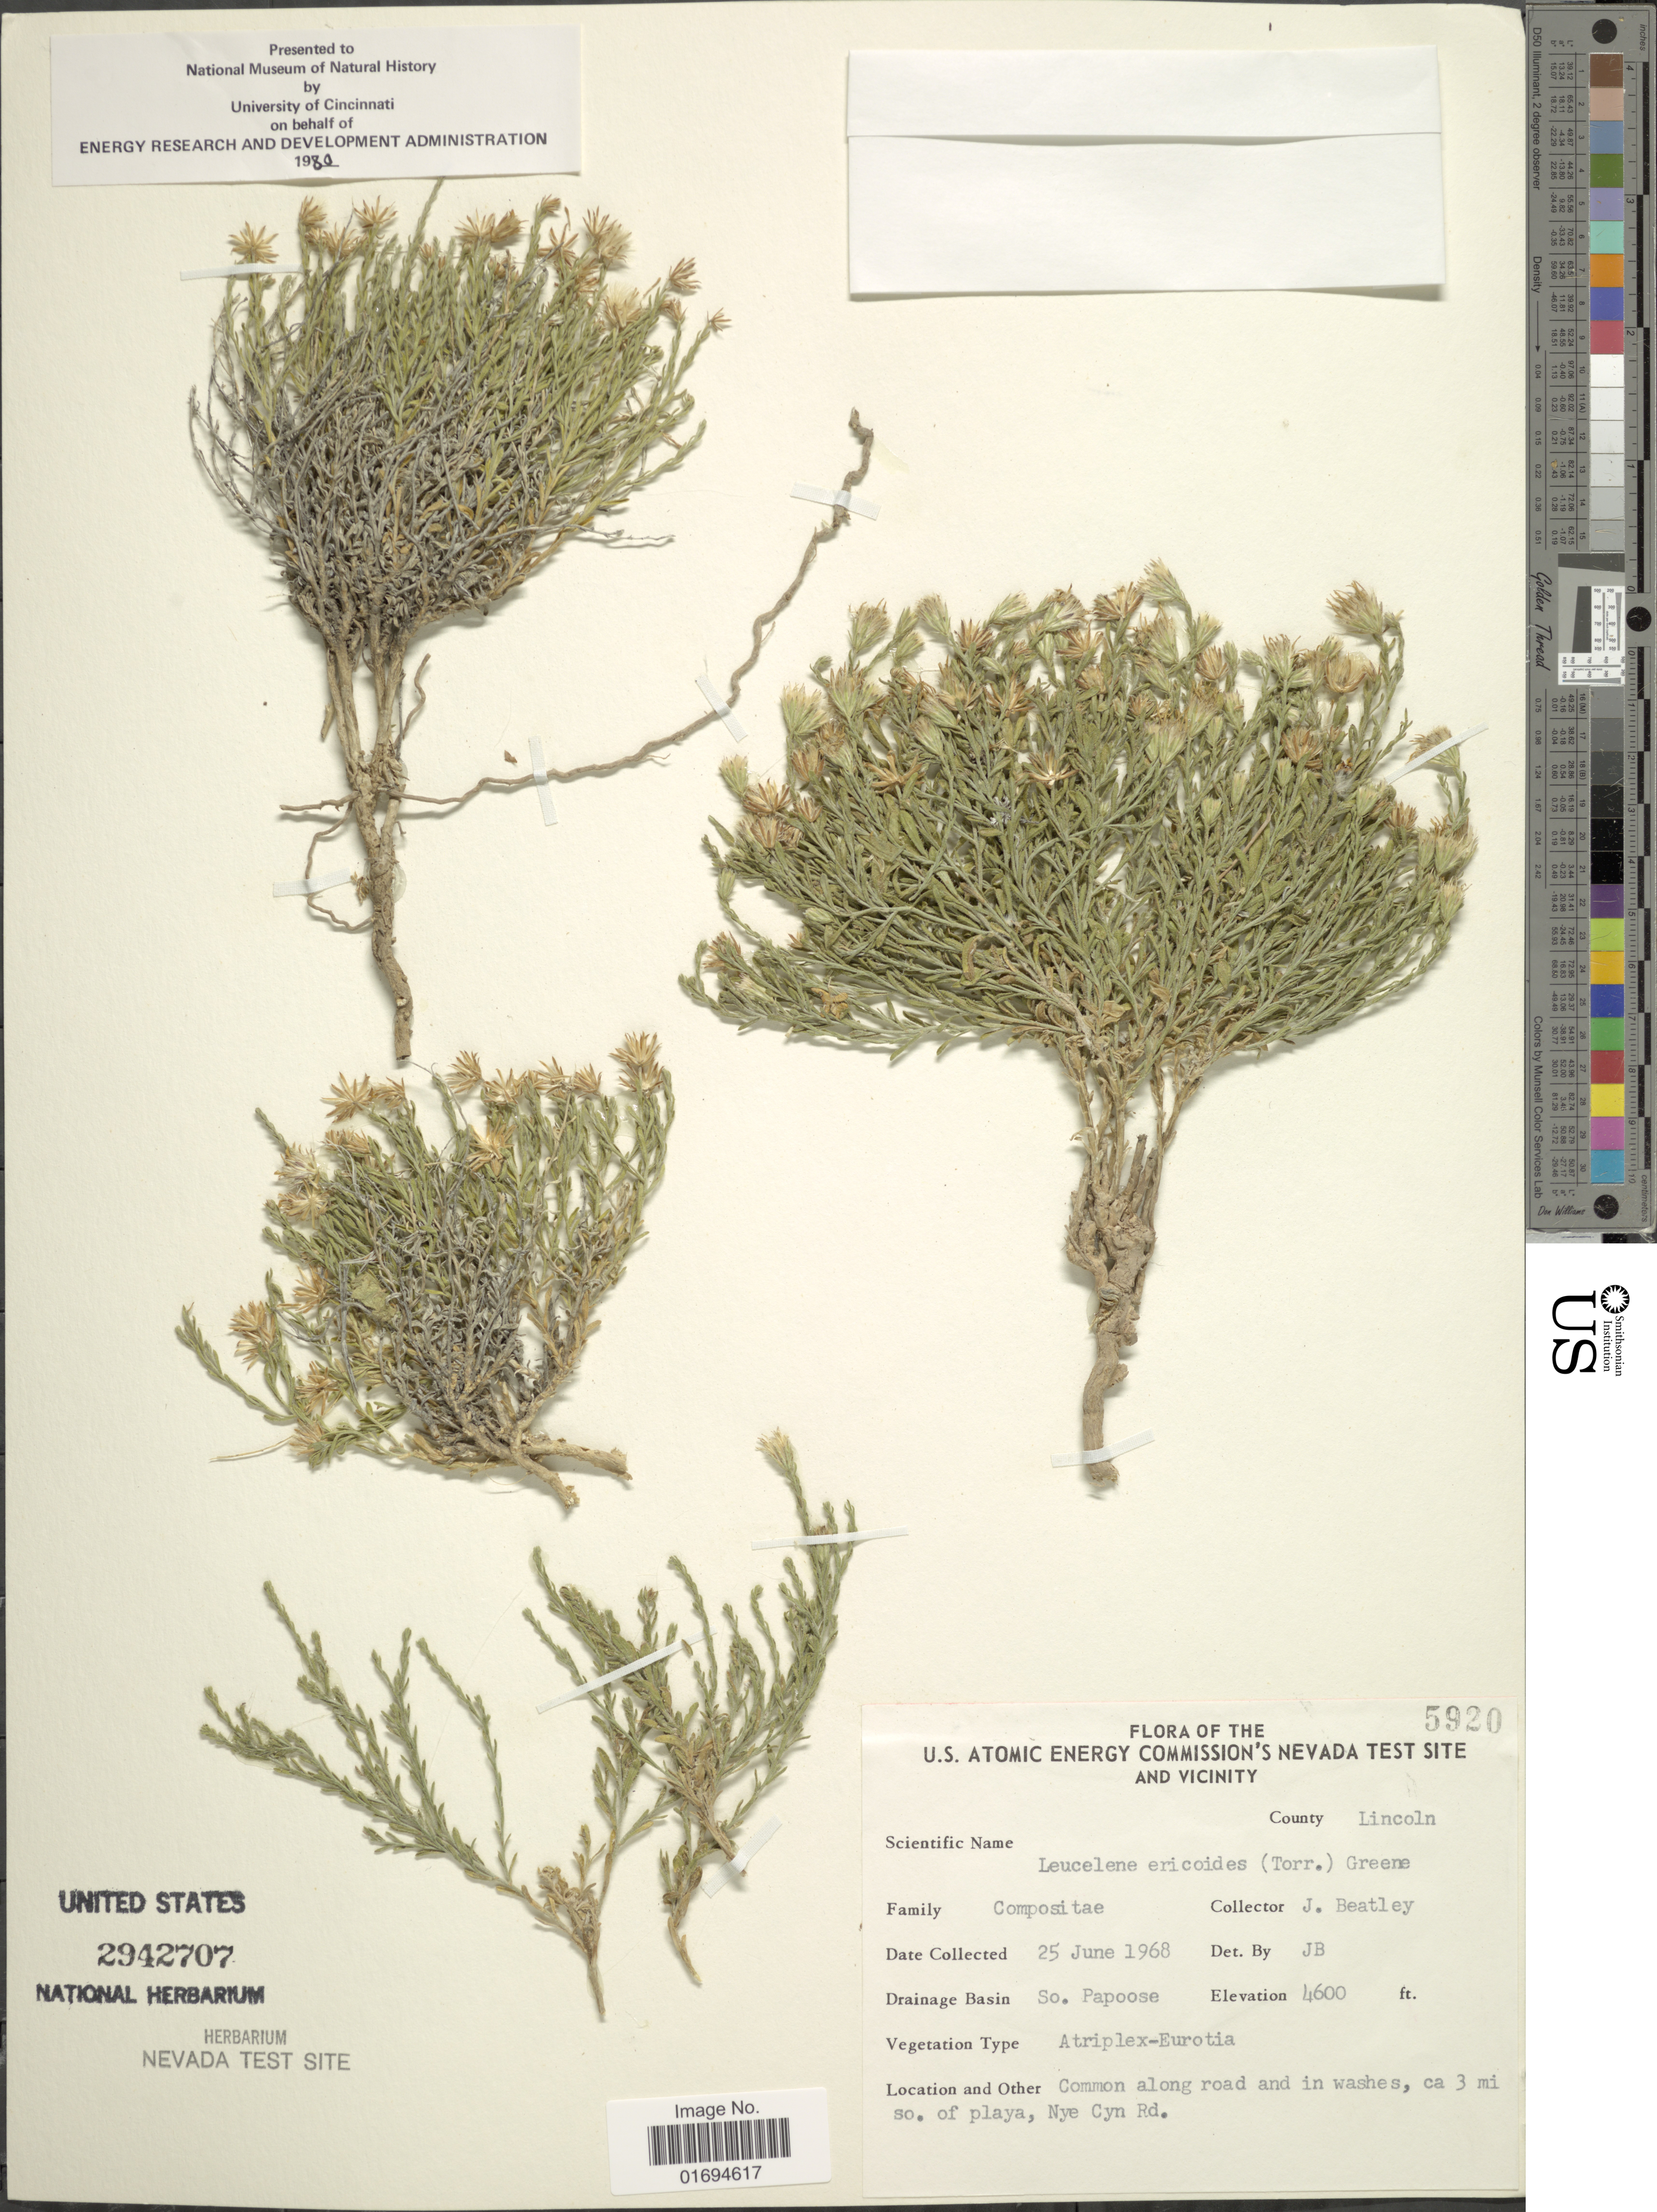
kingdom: Plantae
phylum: Tracheophyta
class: Magnoliopsida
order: Asterales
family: Asteraceae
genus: Chaetopappa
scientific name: Chaetopappa ericoides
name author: (Torr.) G.L. Nesom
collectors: J. C. Beatley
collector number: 5920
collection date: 1968-06-25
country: United States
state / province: Nevada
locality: U.S. Atomic Energy Commission's Nevada Test site and vicinity, County Lincoln, common along road and in washes, ca 3 mi so. of playa, Nye Cyn Rd.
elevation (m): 1402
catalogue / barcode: US 2942707